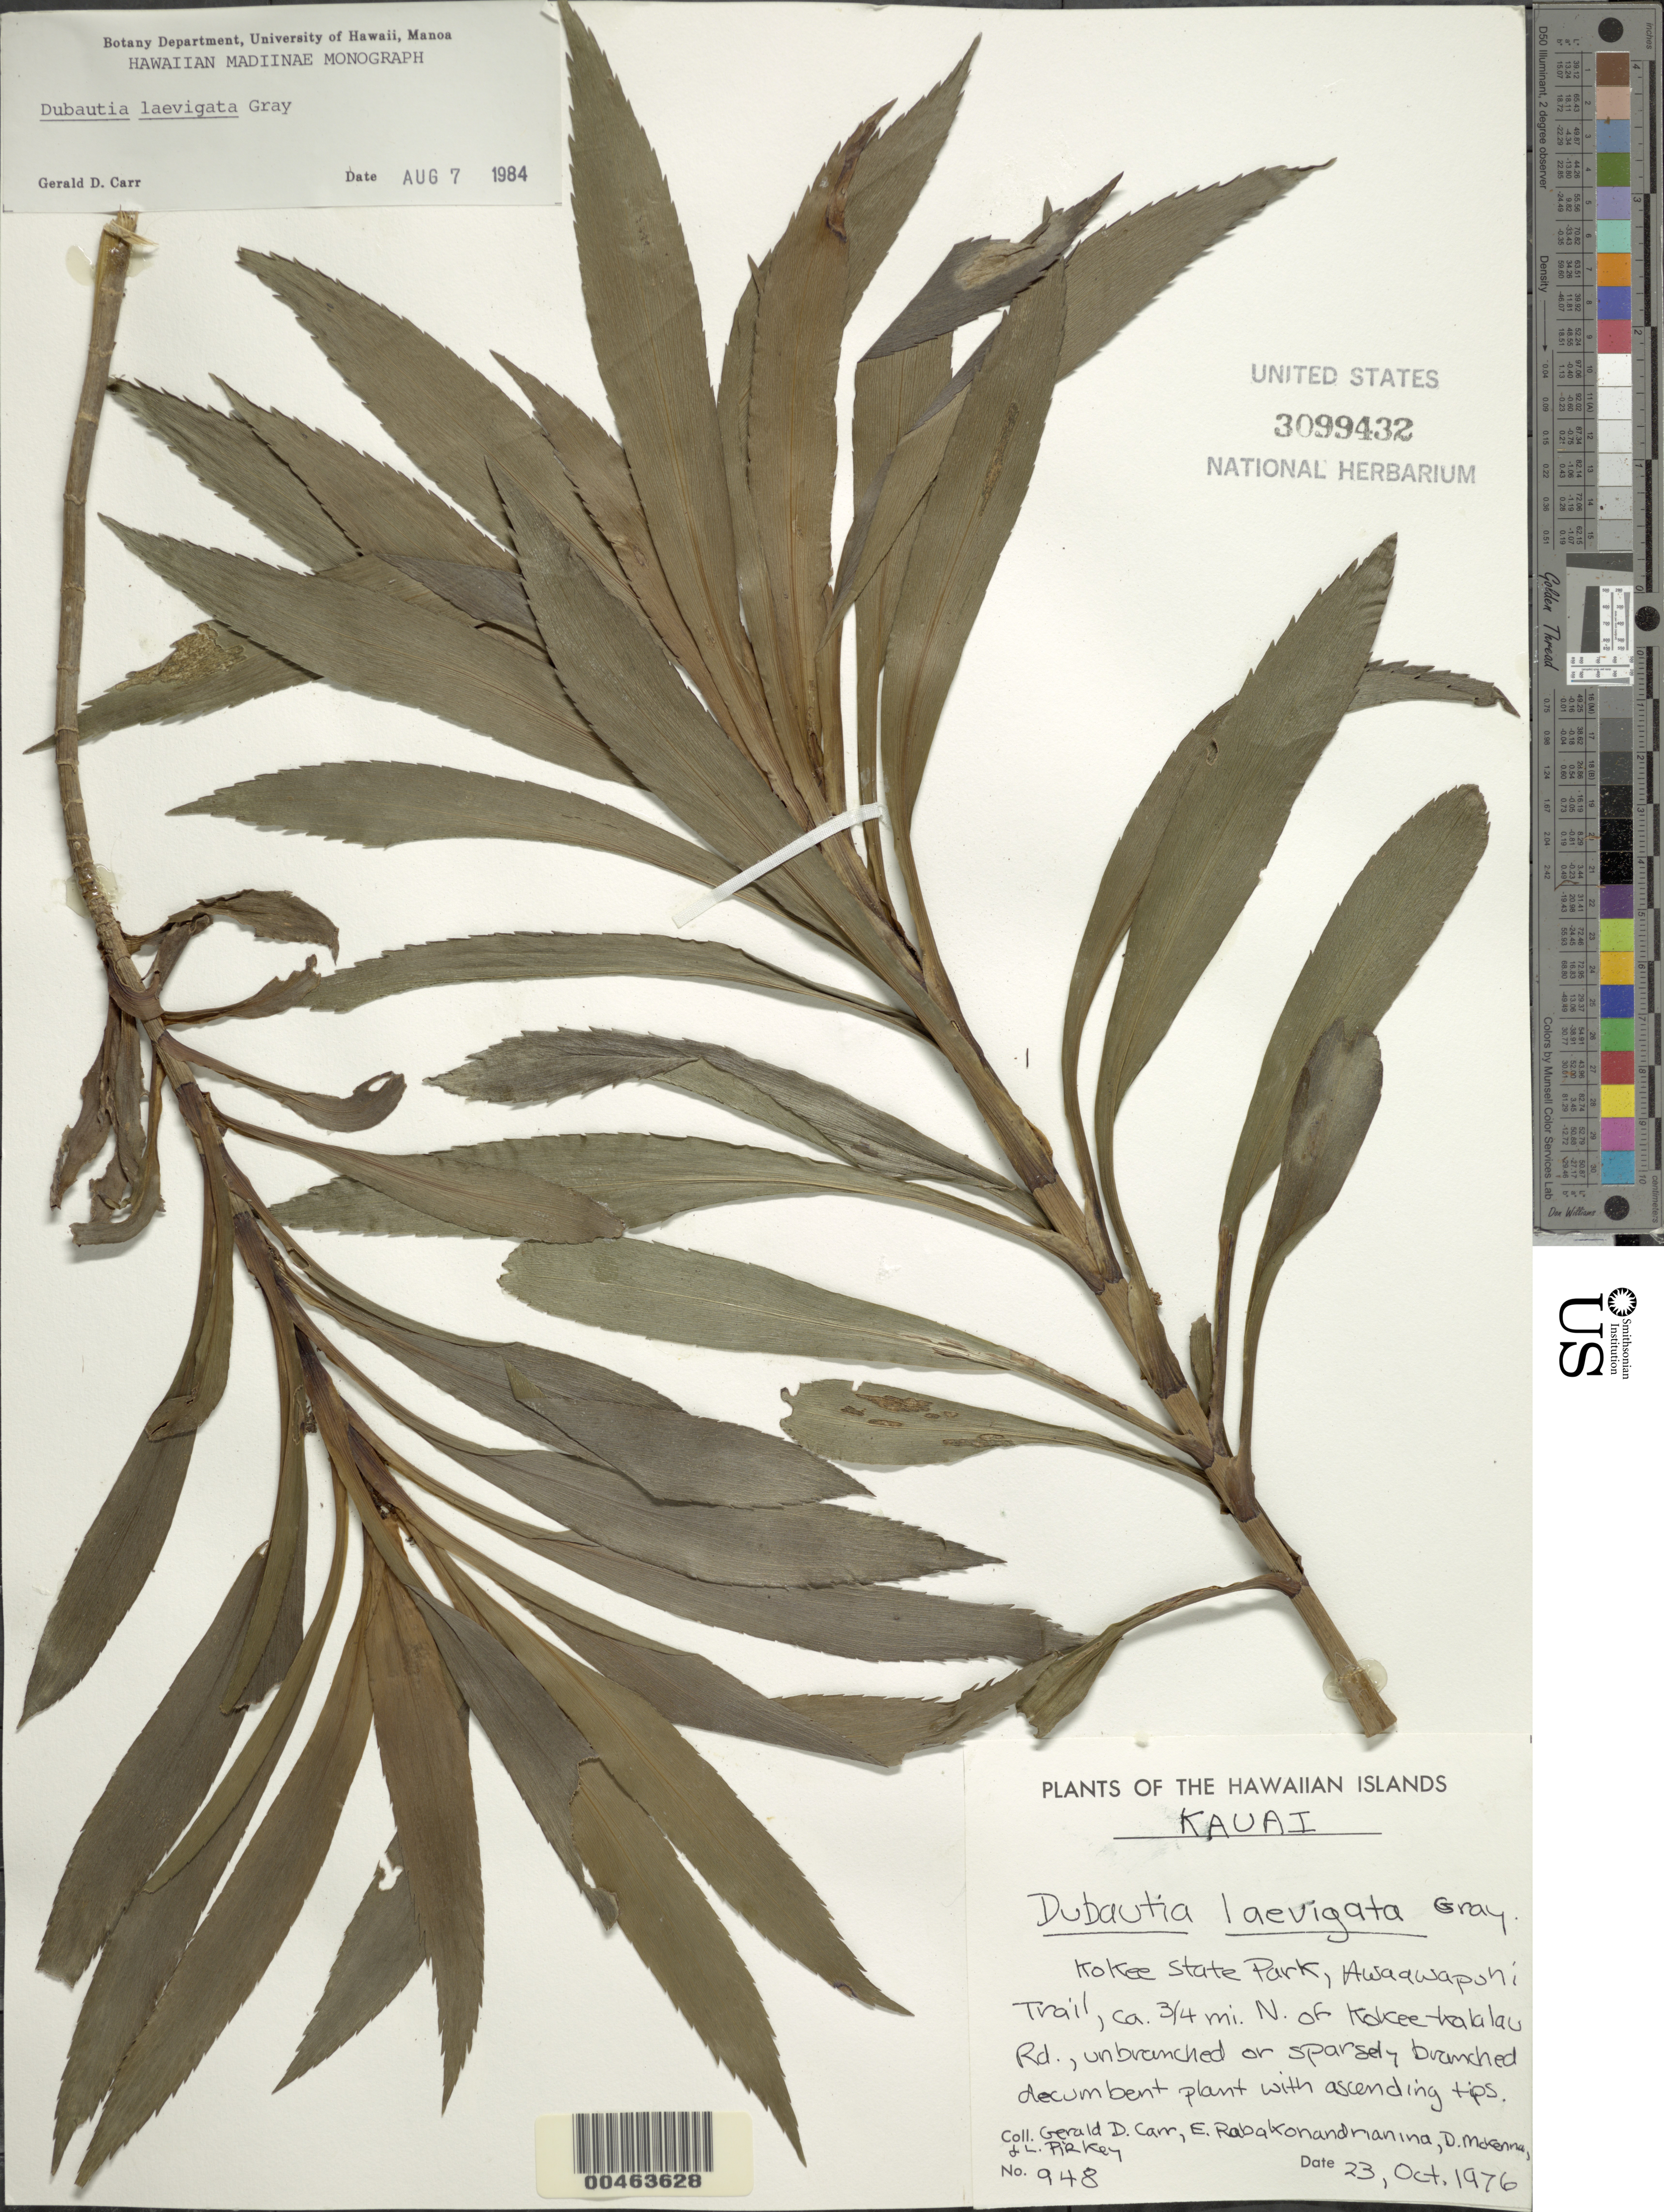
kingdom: Plantae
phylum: Tracheophyta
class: Magnoliopsida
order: Asterales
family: Asteraceae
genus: Dubautia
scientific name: Dubautia laevigata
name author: A. Gray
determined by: Carr, G. D.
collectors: G. D. Carr, E. Rabakonandrianina, D. McKenna & L. Pirkey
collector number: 948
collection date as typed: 23 Oct 1976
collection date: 1976-10-23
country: United States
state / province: Hawaii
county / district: Kauai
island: Kaua'i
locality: Kokee State Park, Awaawapuhi Trail, ca. 0.75 mi. N. of Kokee-Kalalau Rd.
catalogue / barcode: US 3099432